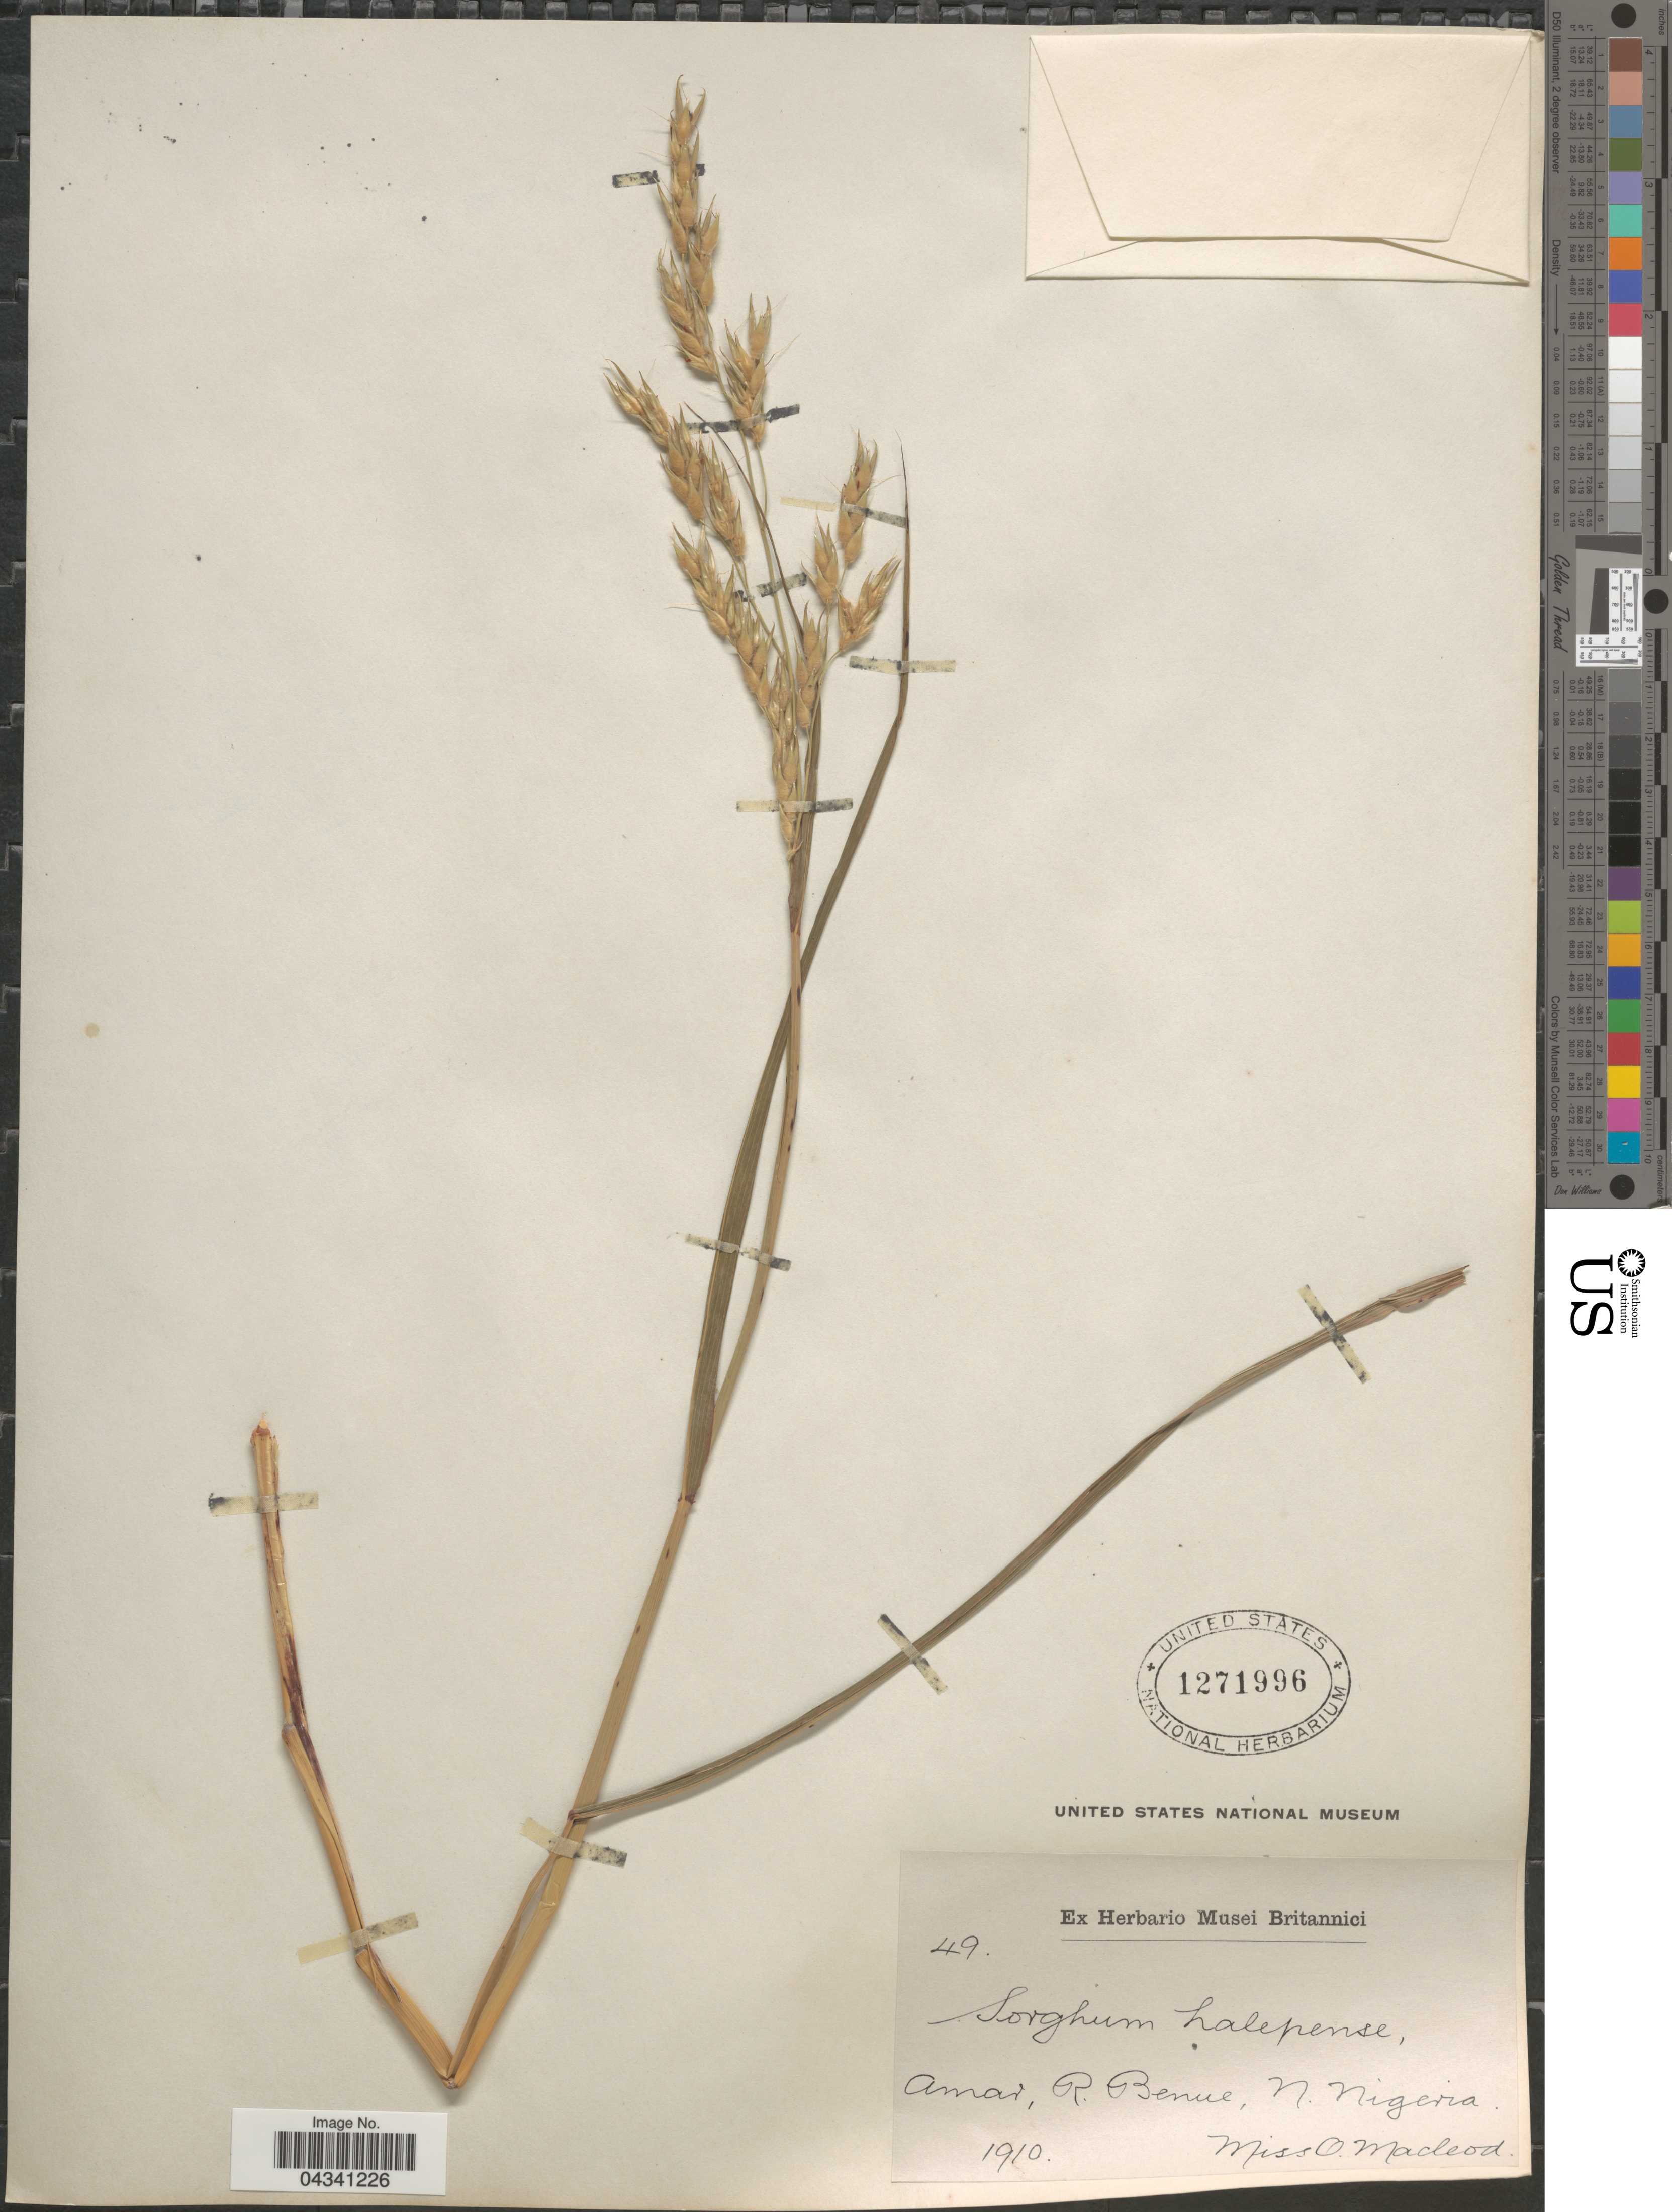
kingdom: Plantae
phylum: Tracheophyta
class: Liliopsida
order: Poales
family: Poaceae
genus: Sorghum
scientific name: Sorghum sp.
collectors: O. Macleod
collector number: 49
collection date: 1910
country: Nigeria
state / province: Benue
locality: Amar, R. Benue, N. Nigeria.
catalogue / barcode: US 1271996